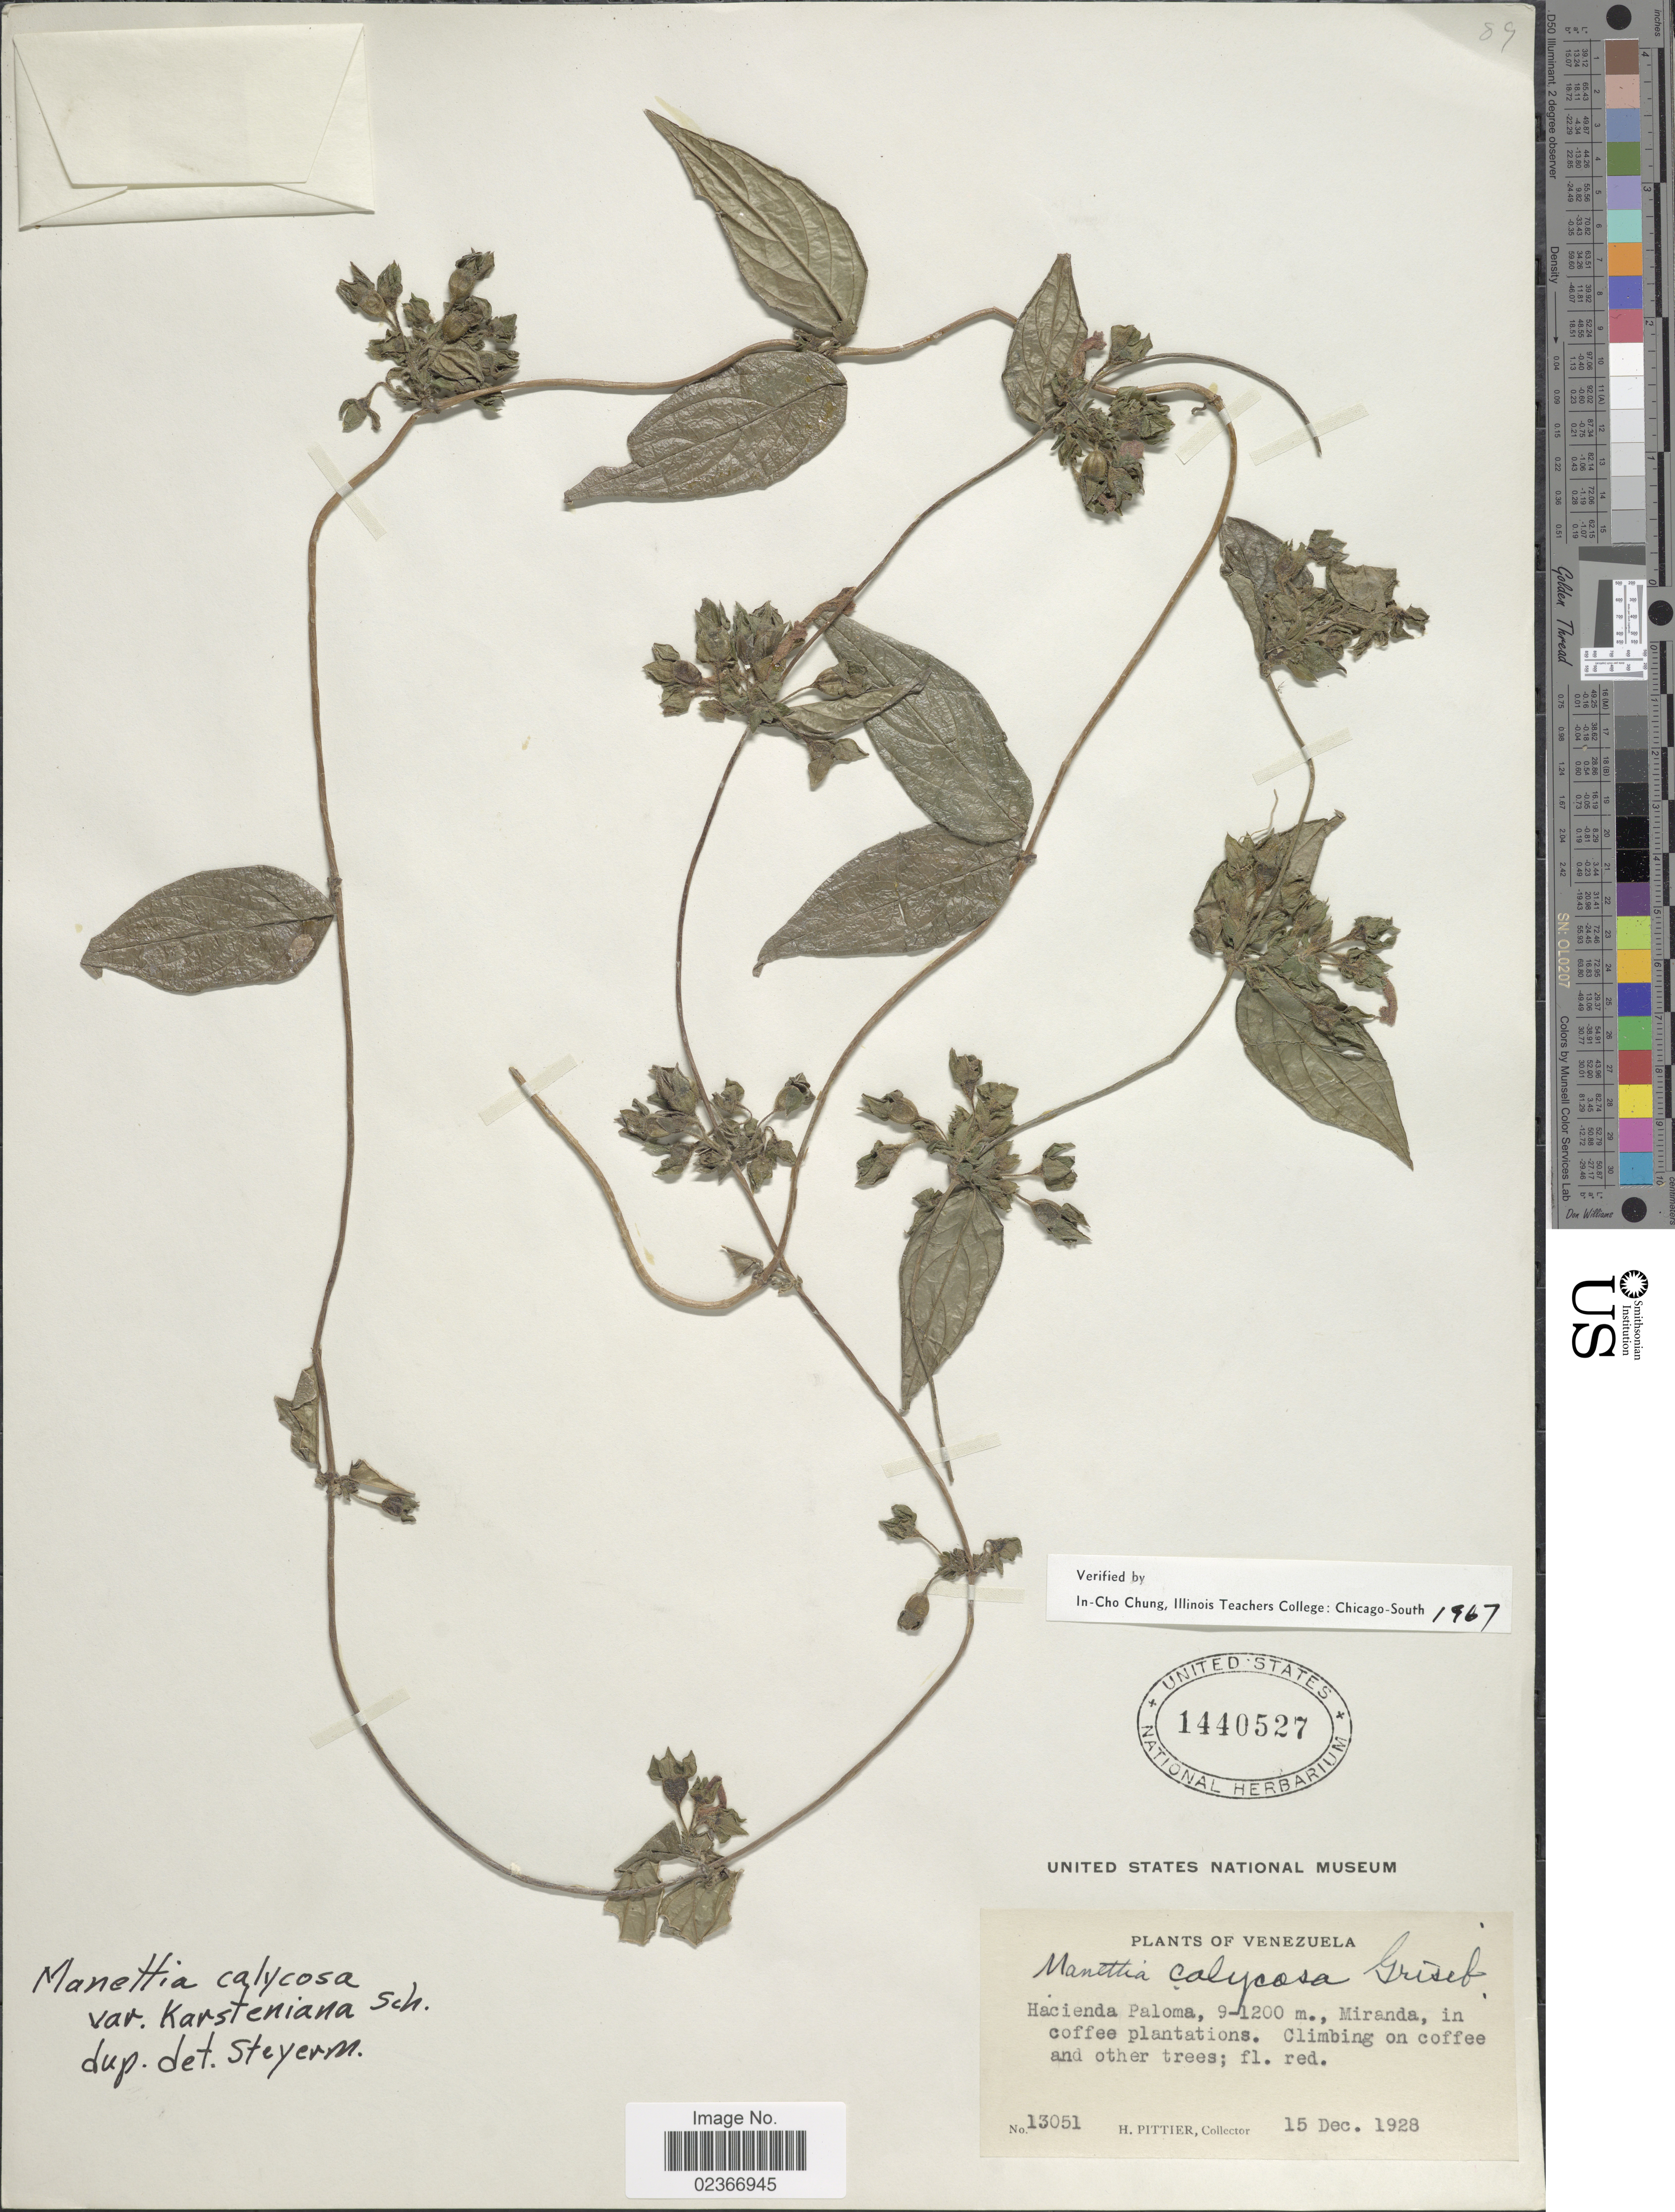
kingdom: Plantae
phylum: Tracheophyta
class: Magnoliopsida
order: Gentianales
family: Rubiaceae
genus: Manettia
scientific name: Manettia calycosa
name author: Griseb.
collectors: H. F. Pittier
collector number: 13051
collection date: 1928-12-15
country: Venezuela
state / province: Miranda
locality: Hacienda Paloma, in coffee plantations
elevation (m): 900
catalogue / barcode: US 1440527